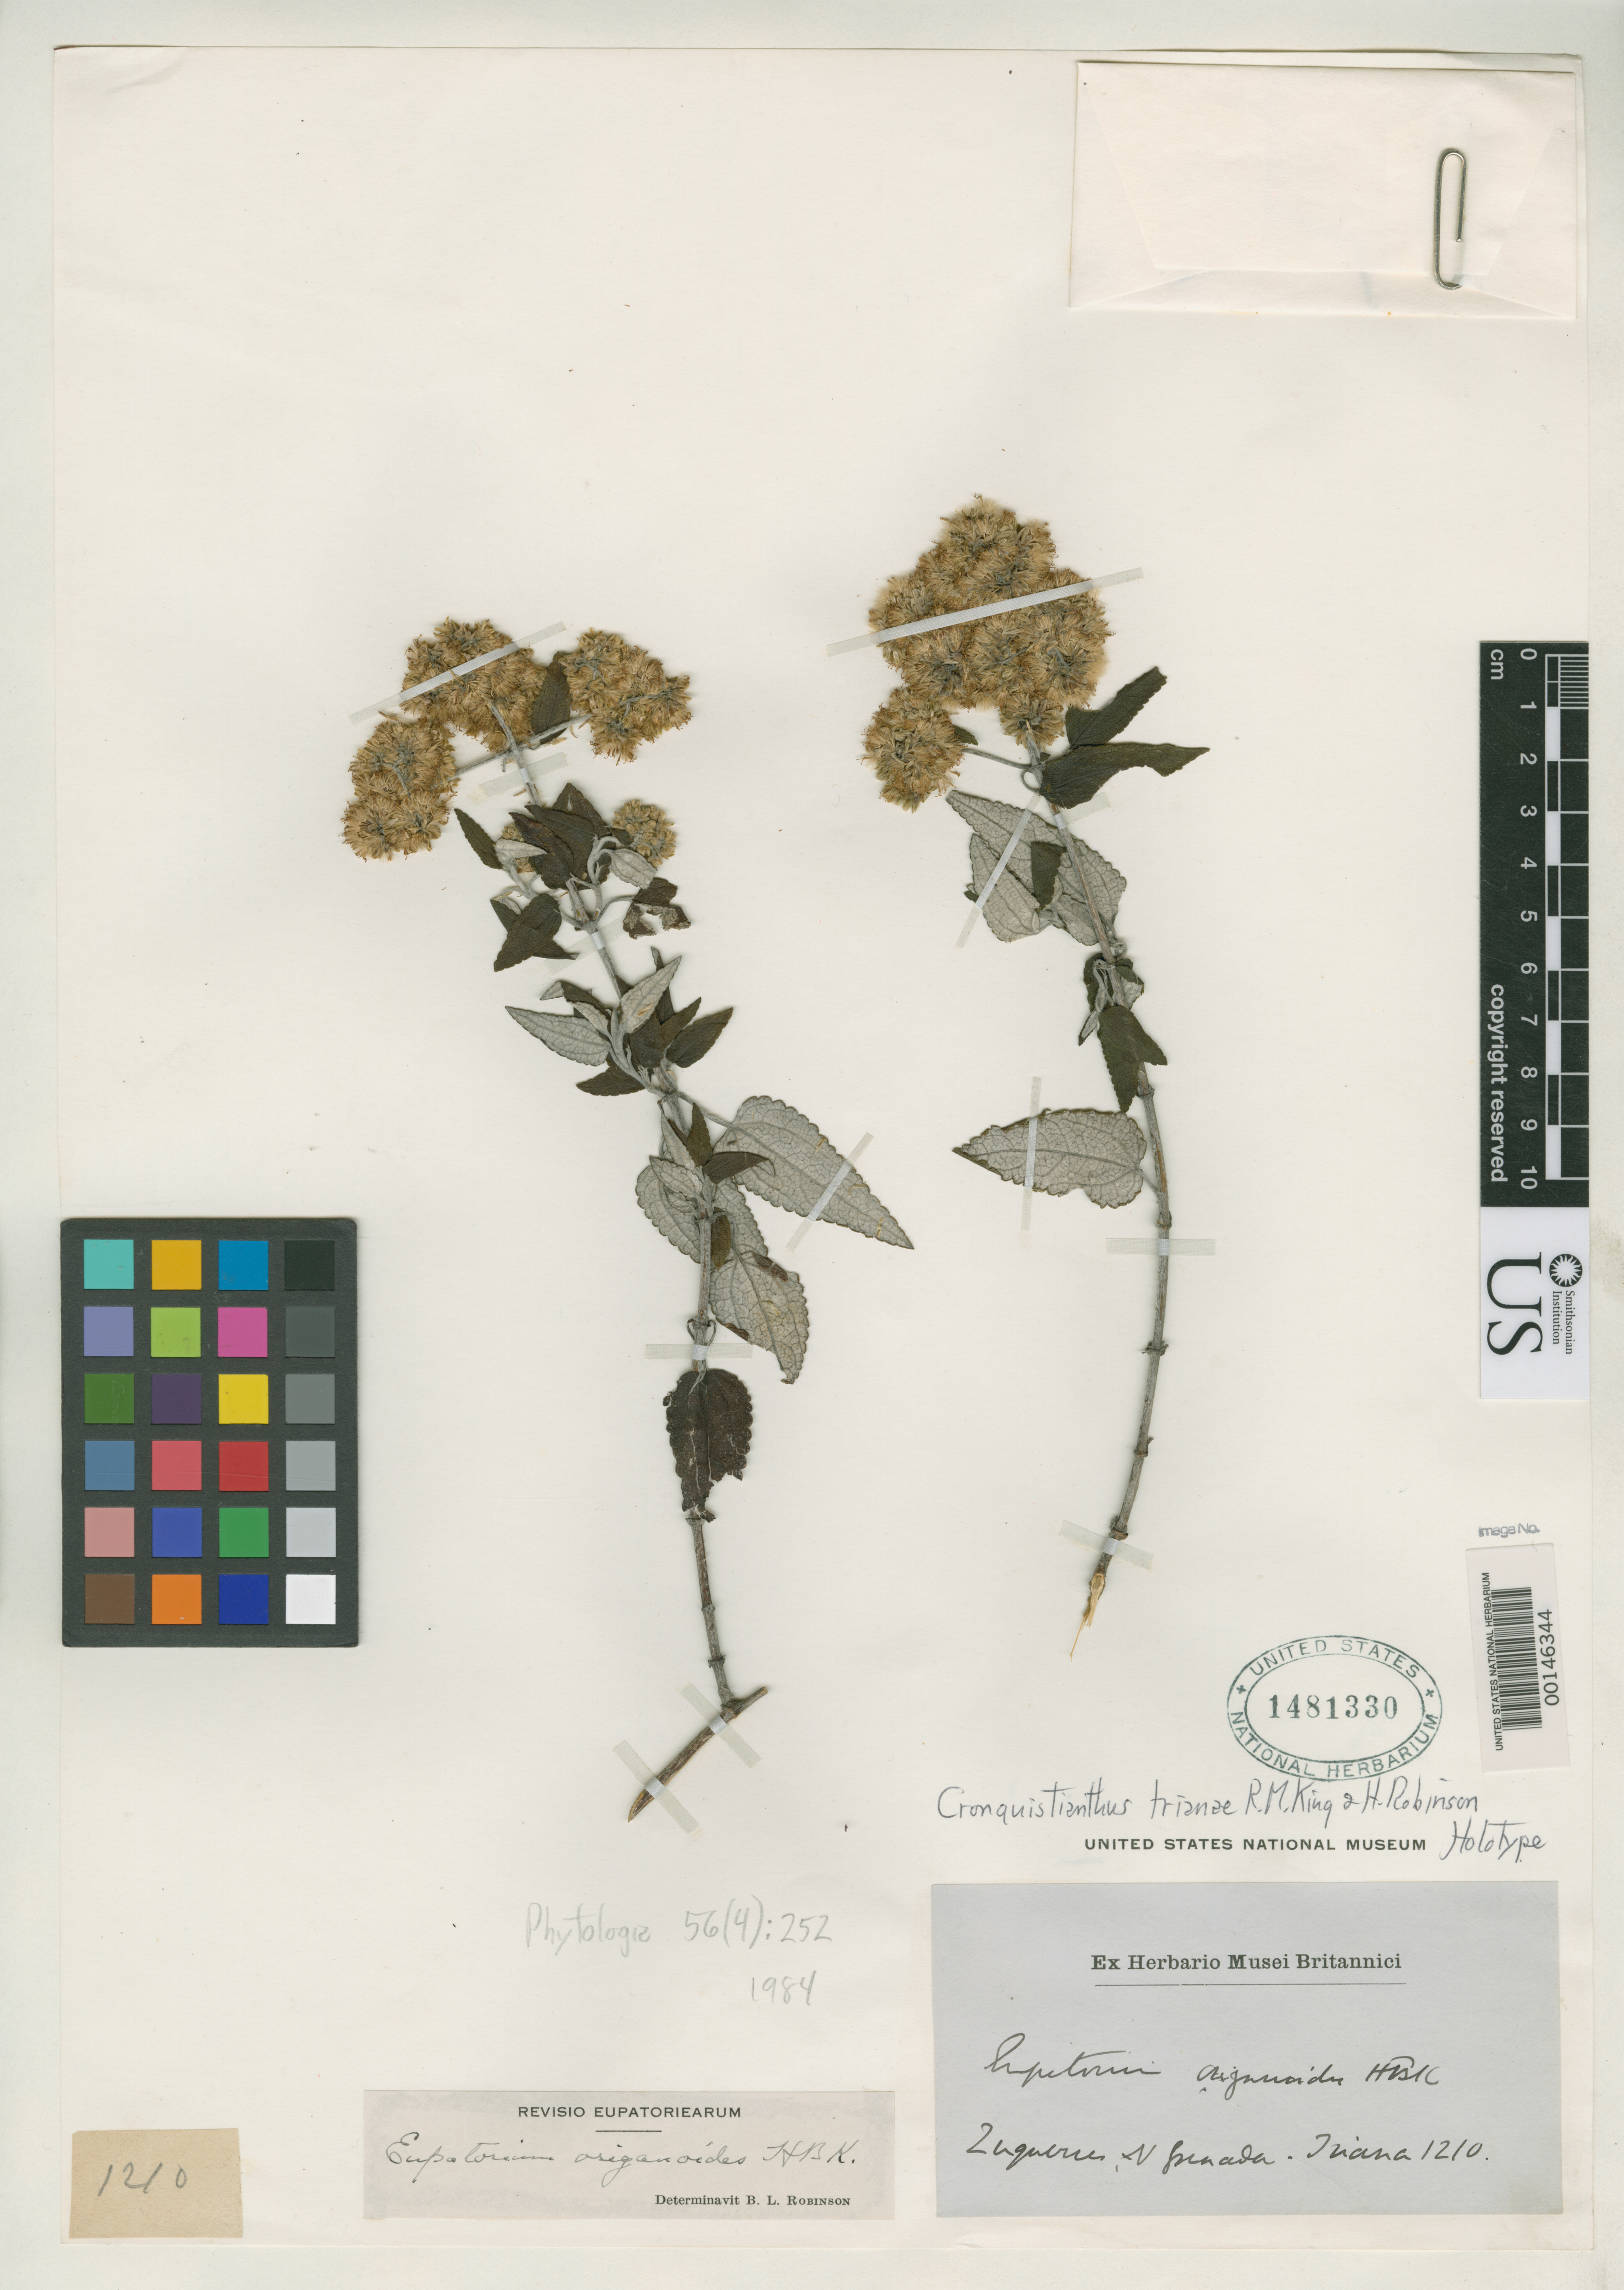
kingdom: Plantae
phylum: Tracheophyta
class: Magnoliopsida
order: Asterales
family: Asteraceae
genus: Cronquistianthus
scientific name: Cronquistianthus trianae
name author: R.M. King & H. Rob.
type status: Holotype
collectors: J. J. Triana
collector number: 1210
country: Colombia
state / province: Nariño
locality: Tuguerres.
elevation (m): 3200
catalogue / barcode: US 1481330